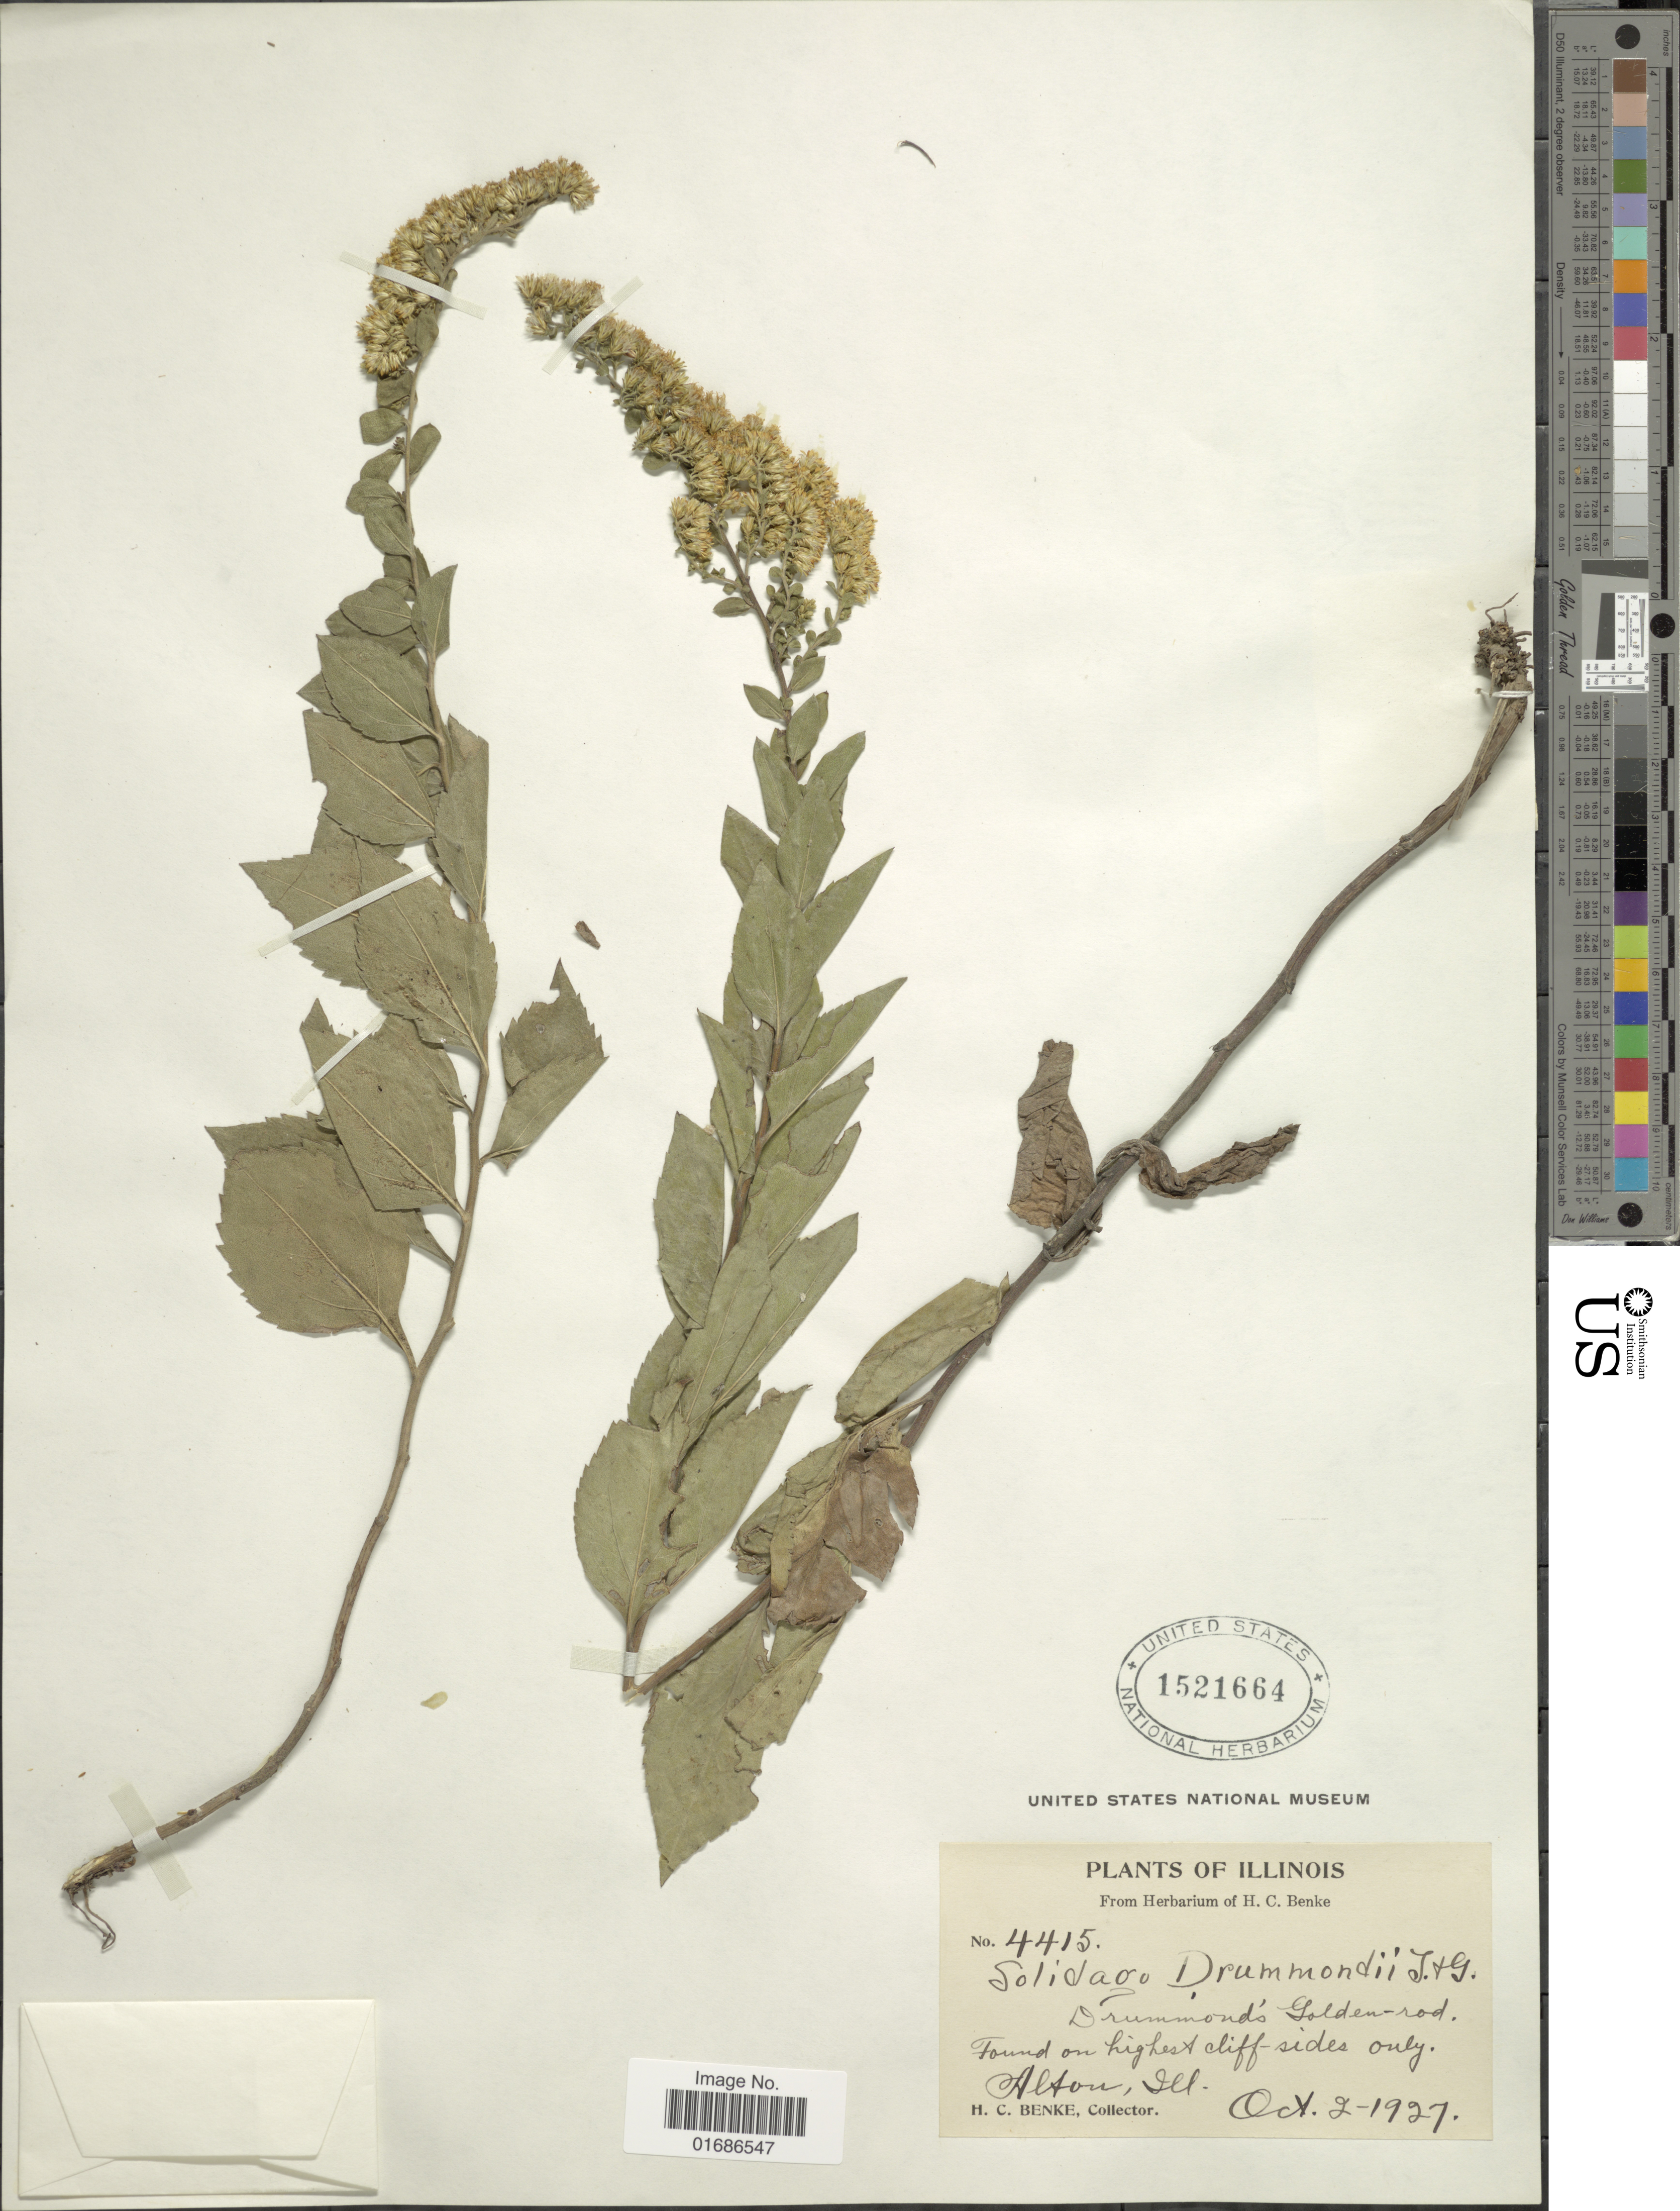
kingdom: Plantae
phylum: Tracheophyta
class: Magnoliopsida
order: Asterales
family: Asteraceae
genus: Solidago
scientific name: Solidago drummondii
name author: Torr. & A. Gray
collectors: H. Benke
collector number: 4415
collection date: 1927-10-02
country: United States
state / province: Illinois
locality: Drummonds Golden-rod, found on highest cliff-sides only. Alton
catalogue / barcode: US 1521664